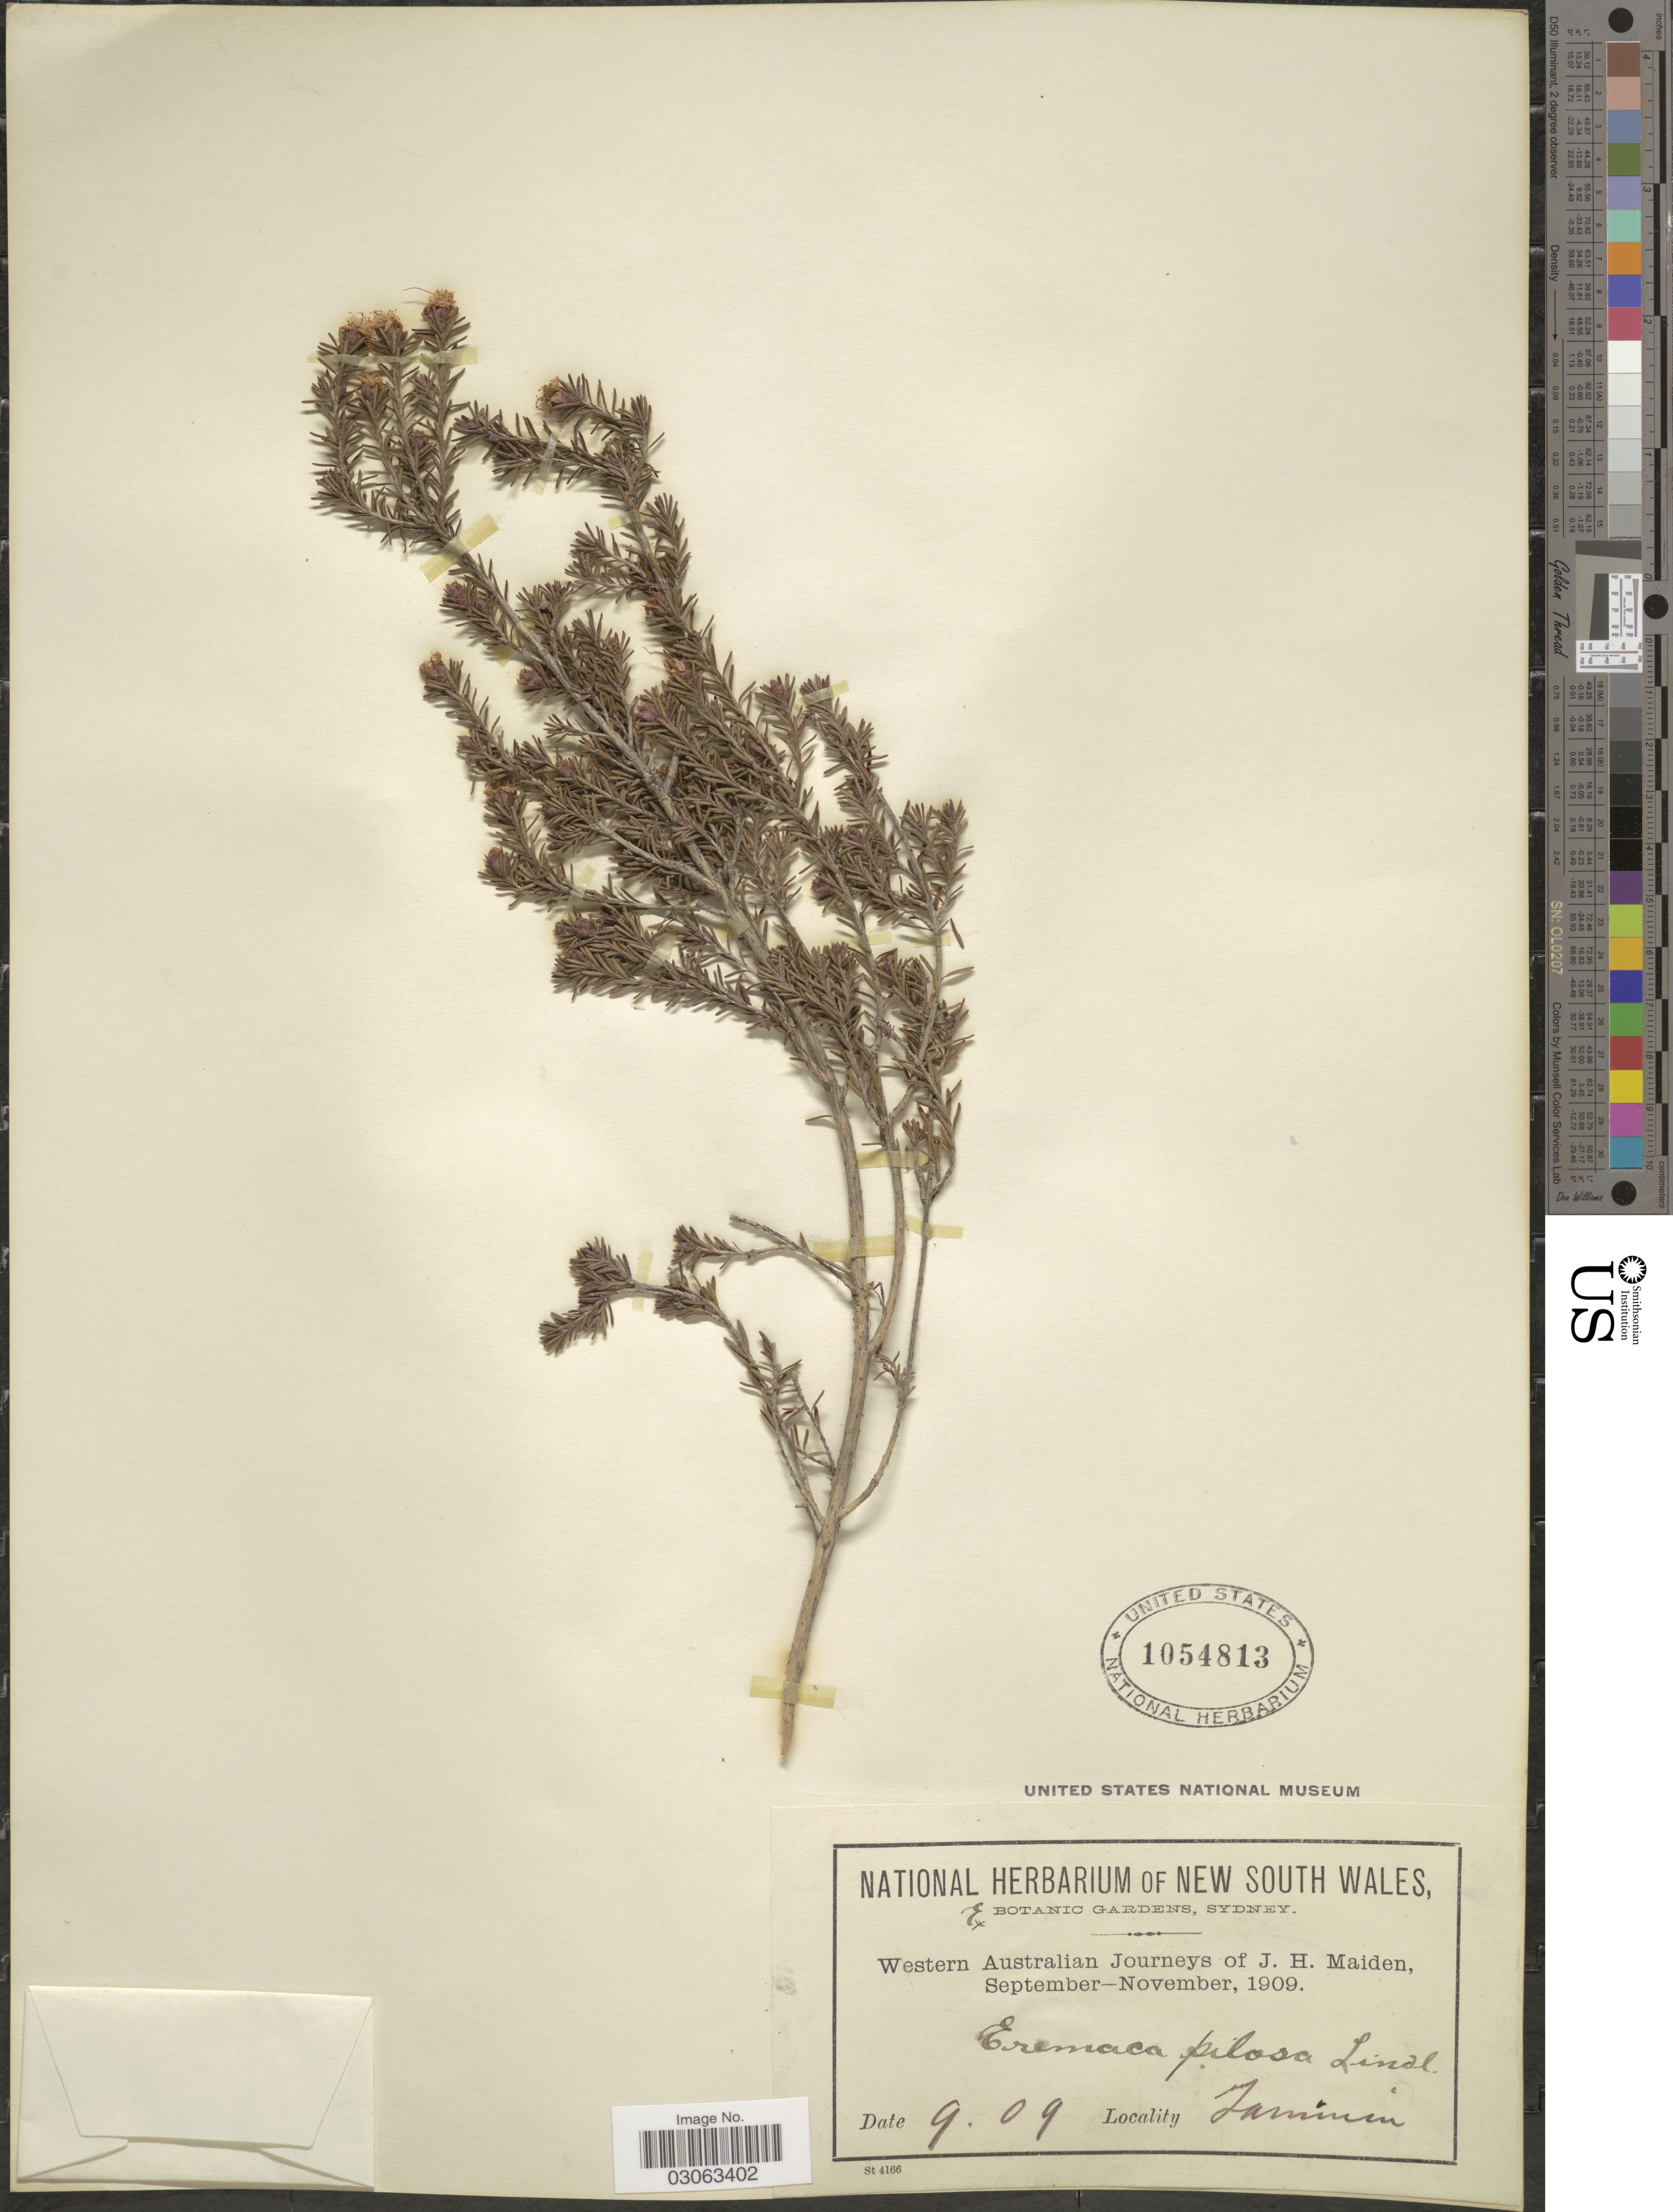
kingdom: Plantae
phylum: Tracheophyta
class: Magnoliopsida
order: Myrtales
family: Myrtaceae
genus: Eremaea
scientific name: Eremaea pilosa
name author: Lindl.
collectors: J. Maiden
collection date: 1909-09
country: Australia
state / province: Western Australia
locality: Tammin.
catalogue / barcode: US 1054813